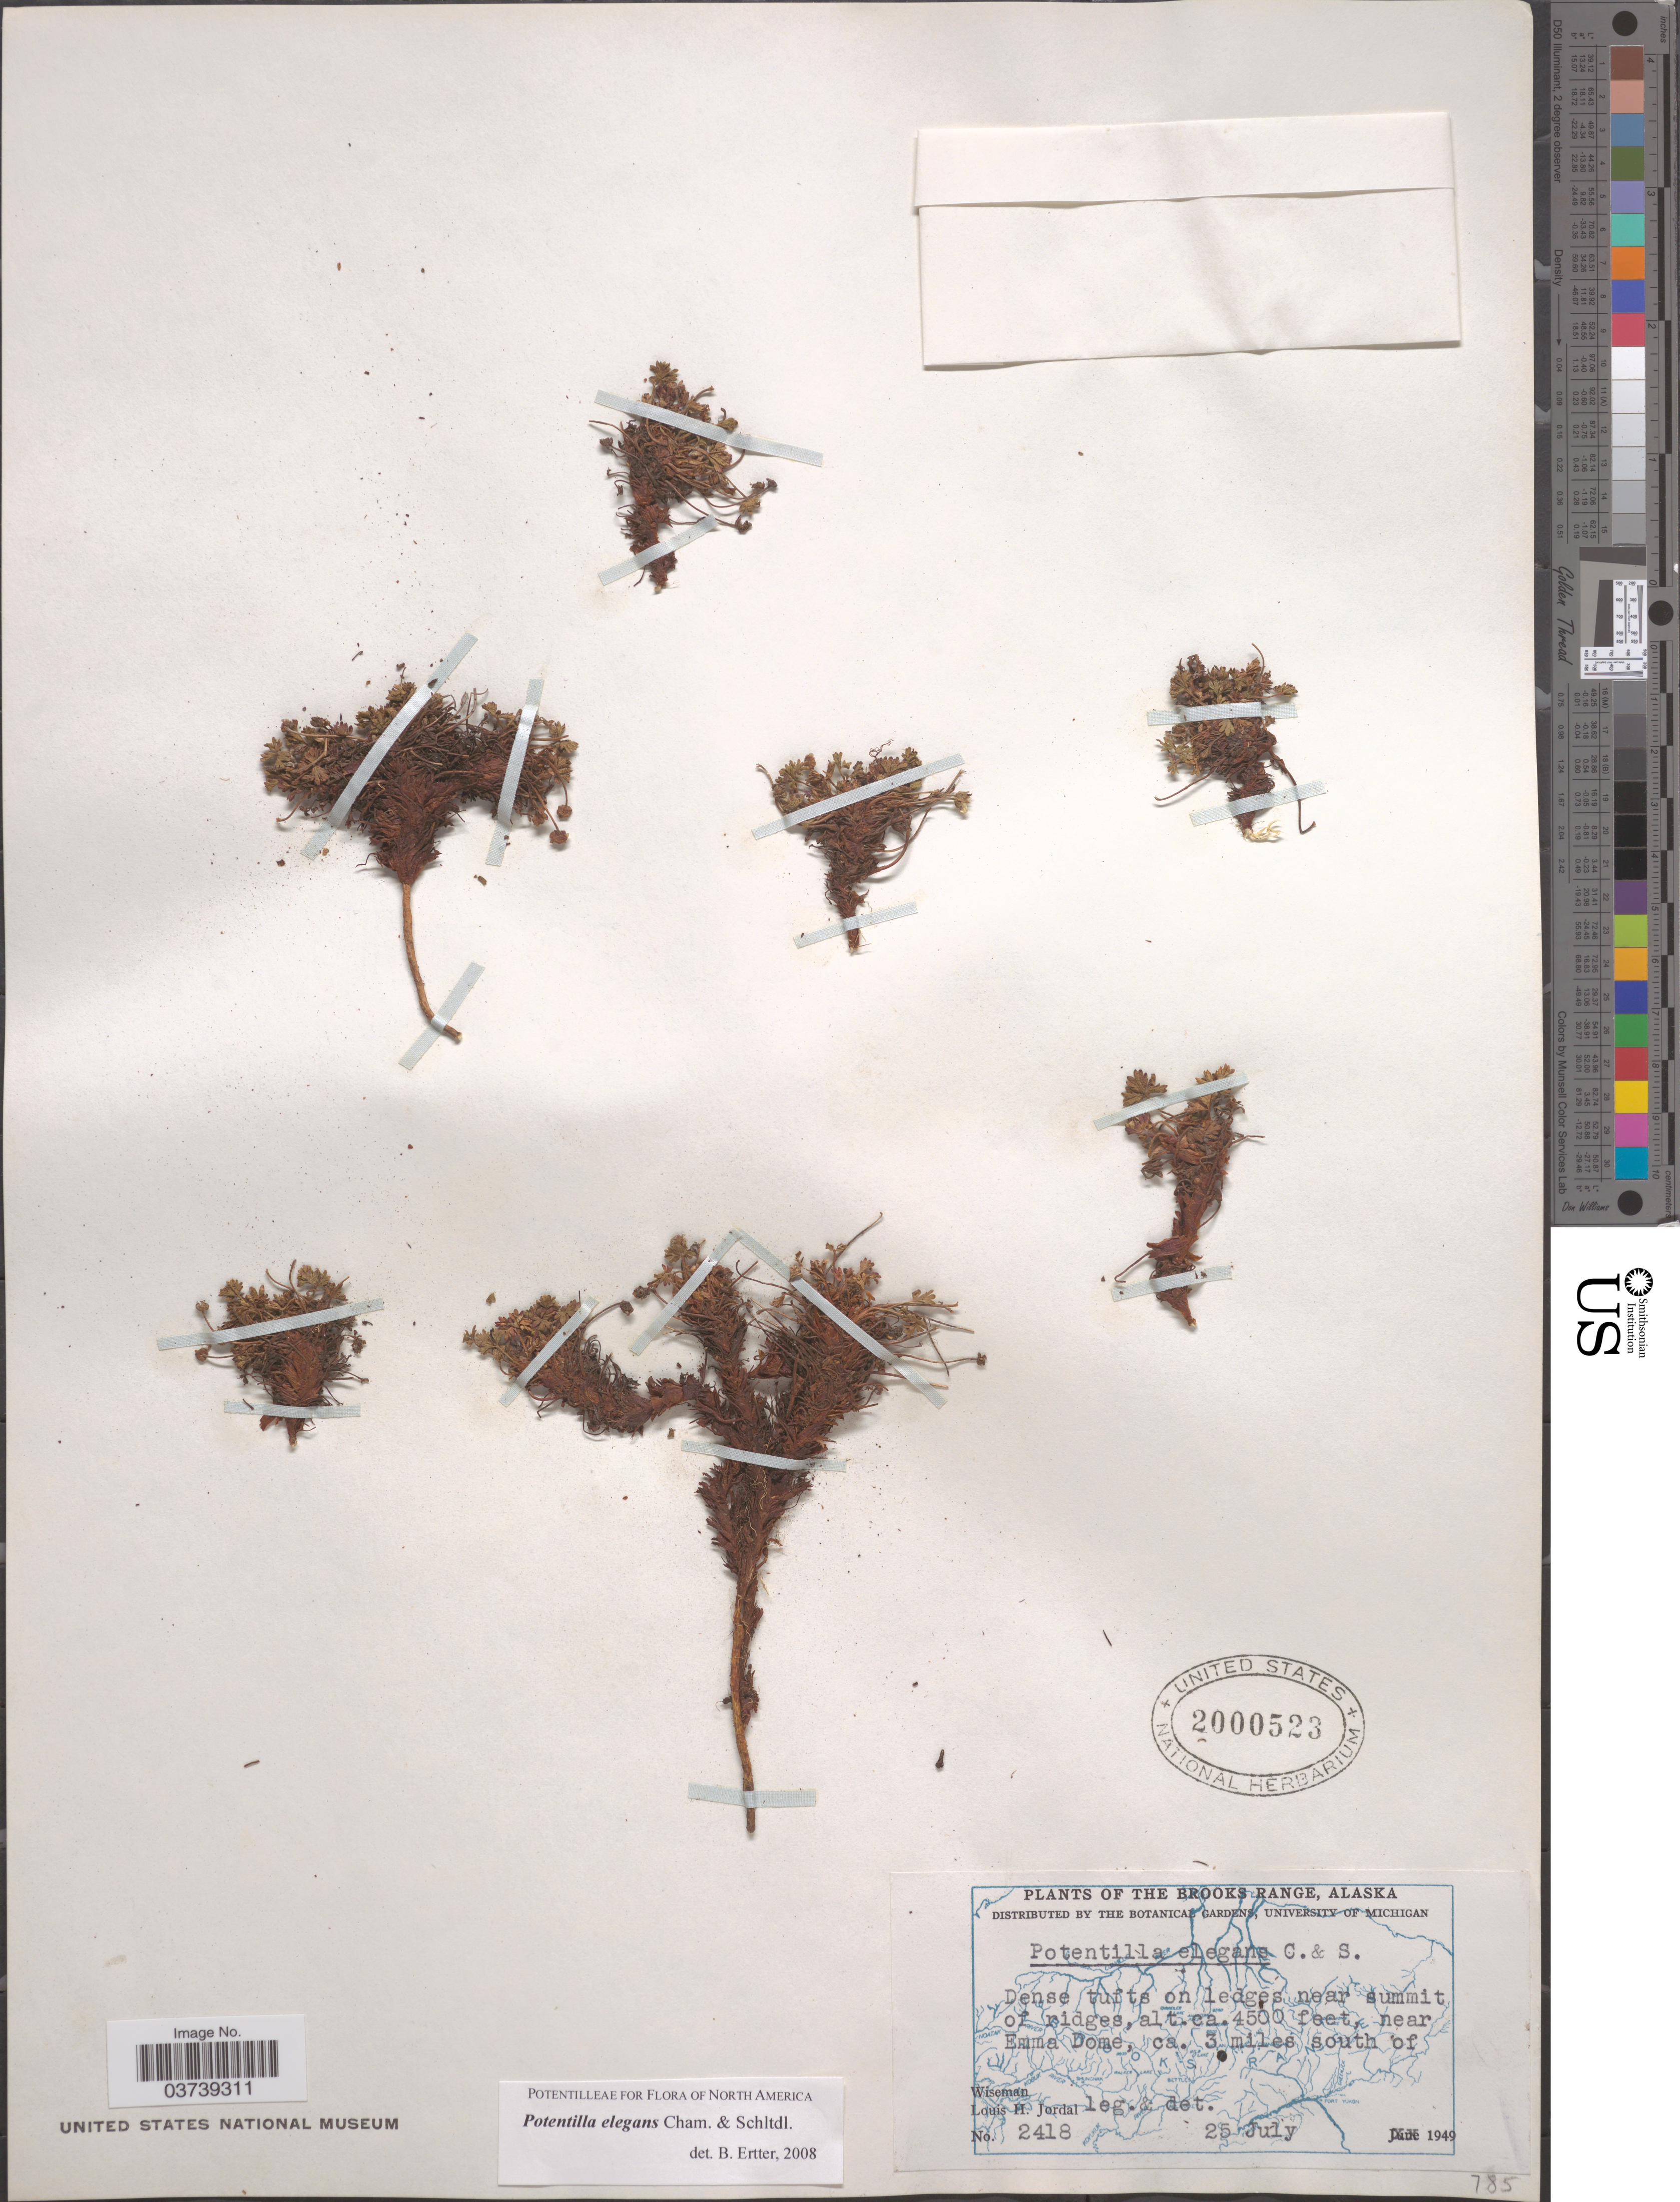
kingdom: Plantae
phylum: Tracheophyta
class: Magnoliopsida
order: Rosales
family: Rosaceae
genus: Potentilla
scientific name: Potentilla elegans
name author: Cham. & Schltr.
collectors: L. Jordal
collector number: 2418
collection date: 1949-07-25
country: United States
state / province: Alaska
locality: Brooks Range. Near Emma Dome, ca. 3 miles south of Wiseman.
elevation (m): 1372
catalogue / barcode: US 2000523